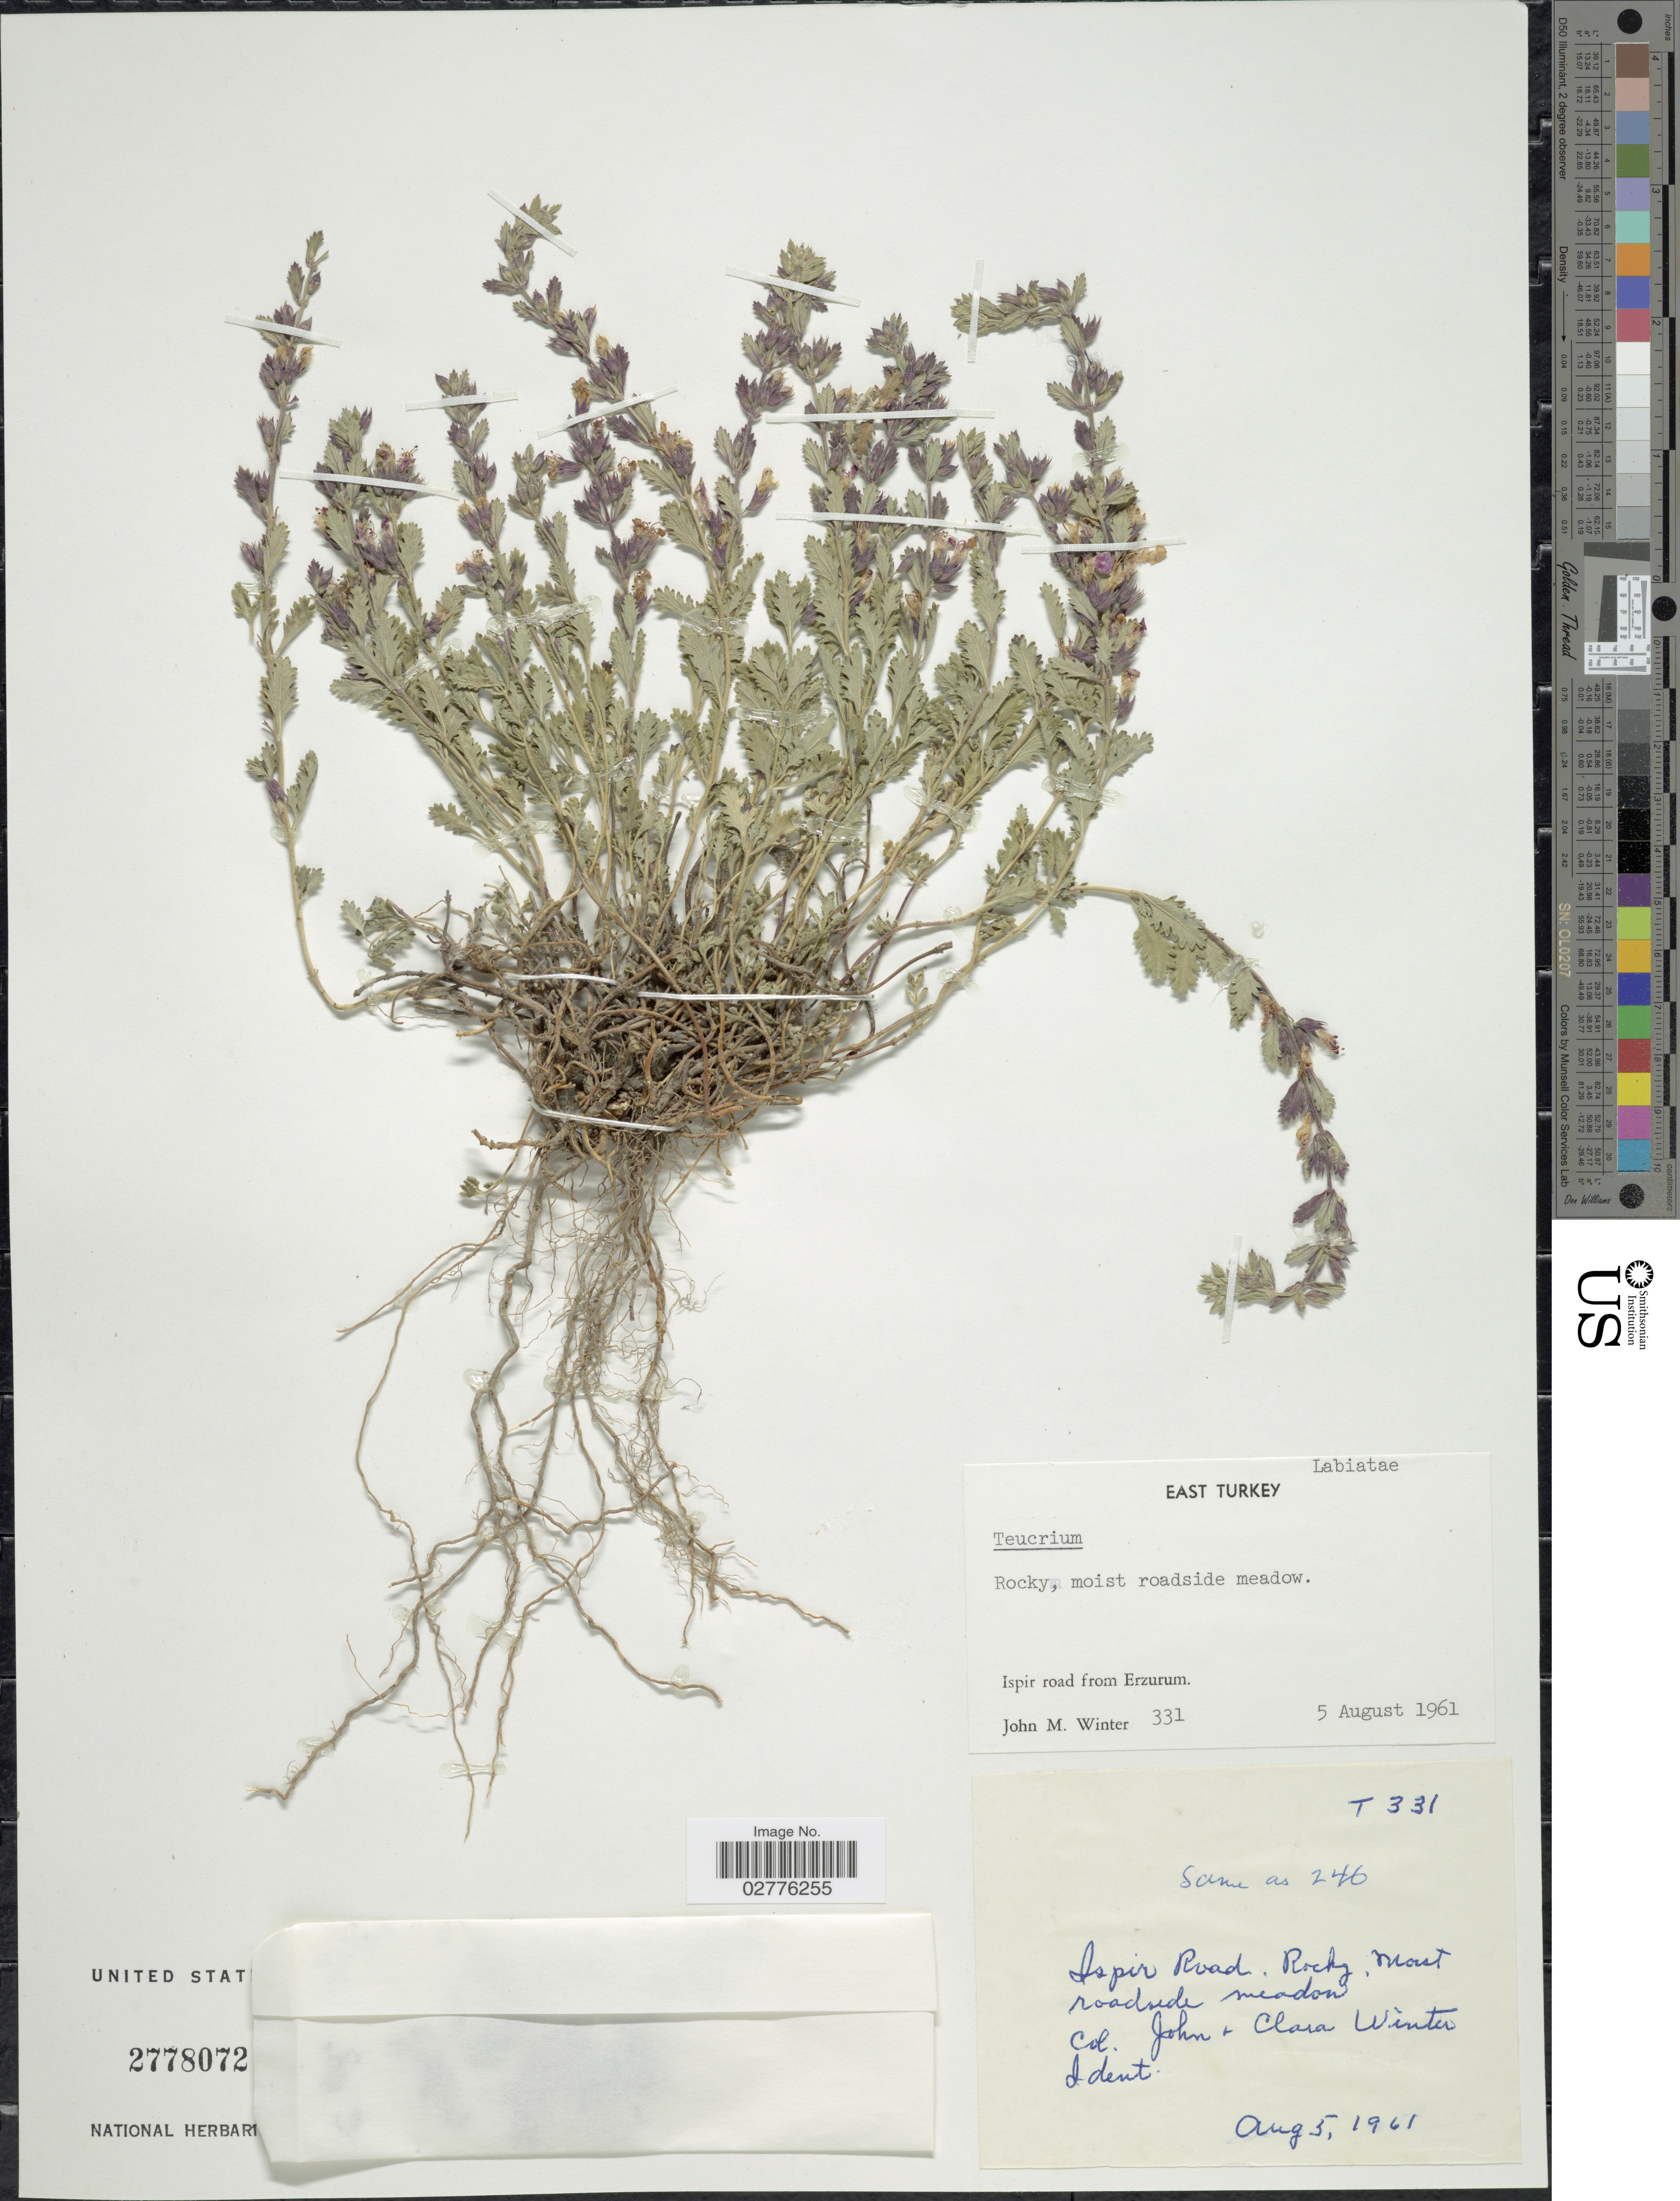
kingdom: Plantae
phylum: Tracheophyta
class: Magnoliopsida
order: Lamiales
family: Lamiaceae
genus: Teucrium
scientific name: Teucrium sp.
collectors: J. M. Winter & C. Winter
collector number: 331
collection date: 1961-08-05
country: Turkey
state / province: Erzurum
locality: East Turkey, Ispir road from Erzurum.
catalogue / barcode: US 2778072